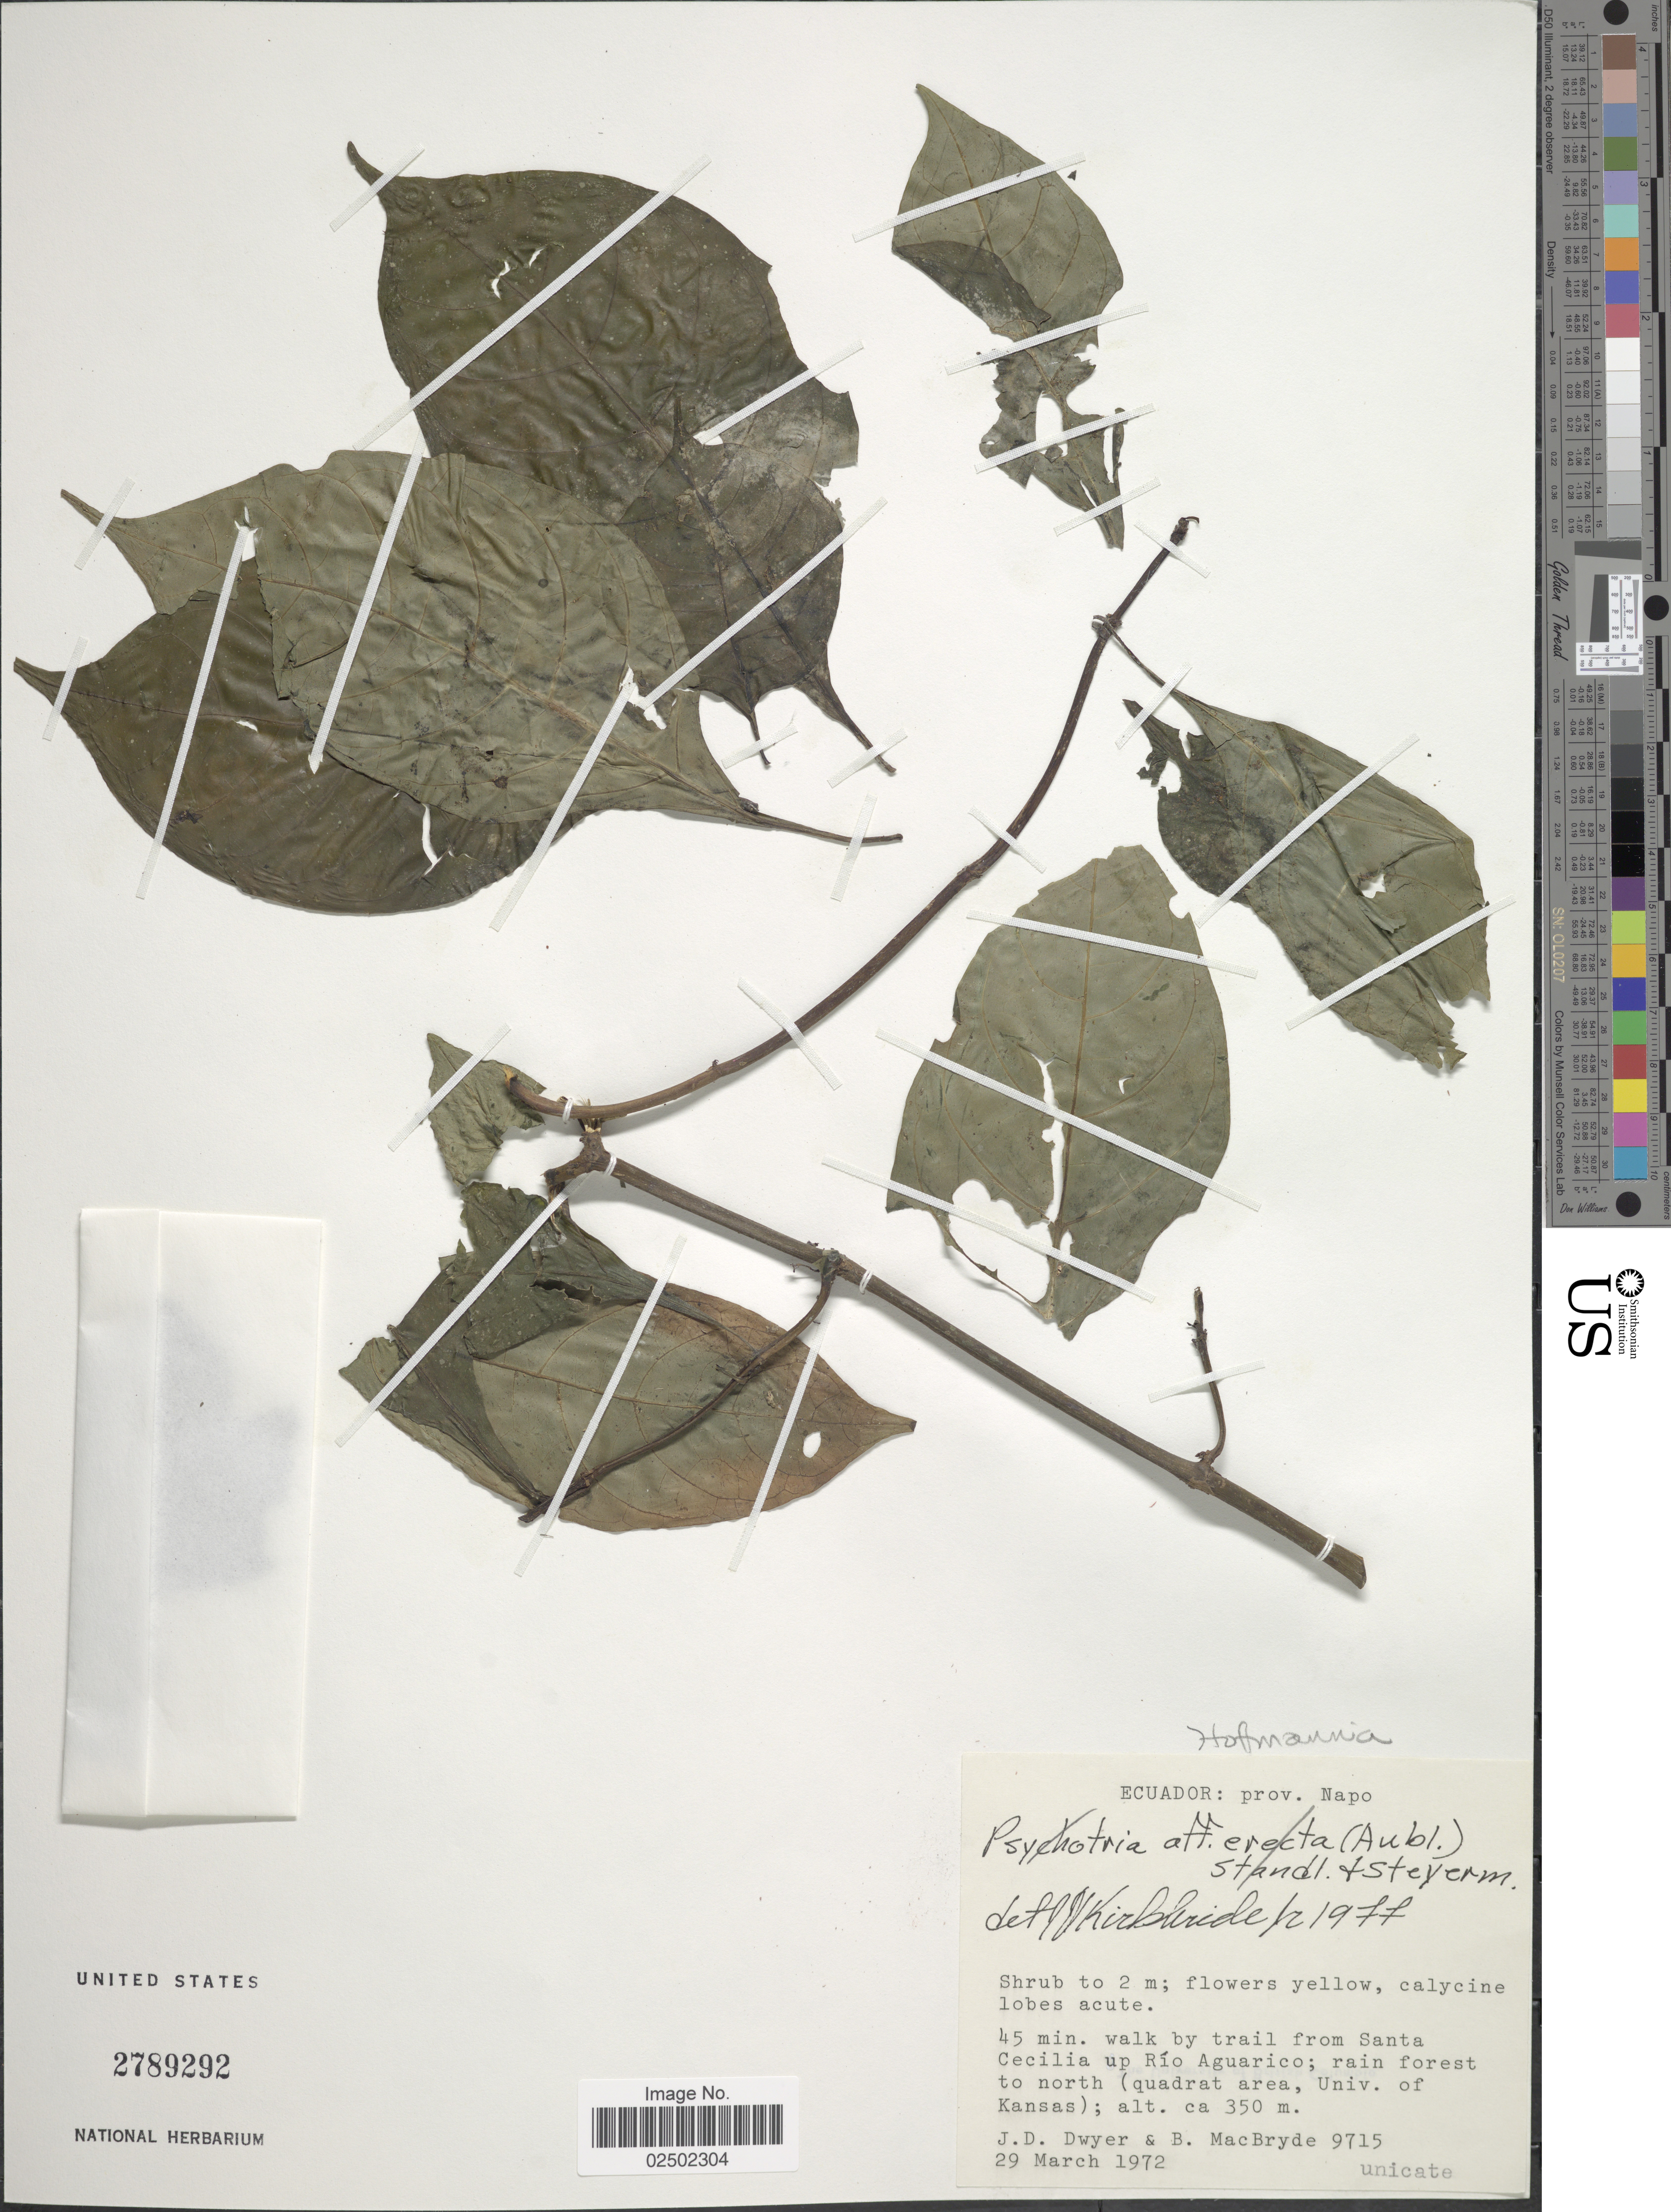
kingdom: Plantae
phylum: Tracheophyta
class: Magnoliopsida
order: Gentianales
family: Rubiaceae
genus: Hoffmannia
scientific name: Hoffmannia sp.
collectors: J. D. Dwyer & B. MacBryde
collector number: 9715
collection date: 1972-03-29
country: Ecuador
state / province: Napo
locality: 45 mi. walk by trail from Santa Cecilia up Rio Aguarico, rain forest to north (quadrat area, Univ. of Kansas)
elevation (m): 350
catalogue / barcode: US 2789292